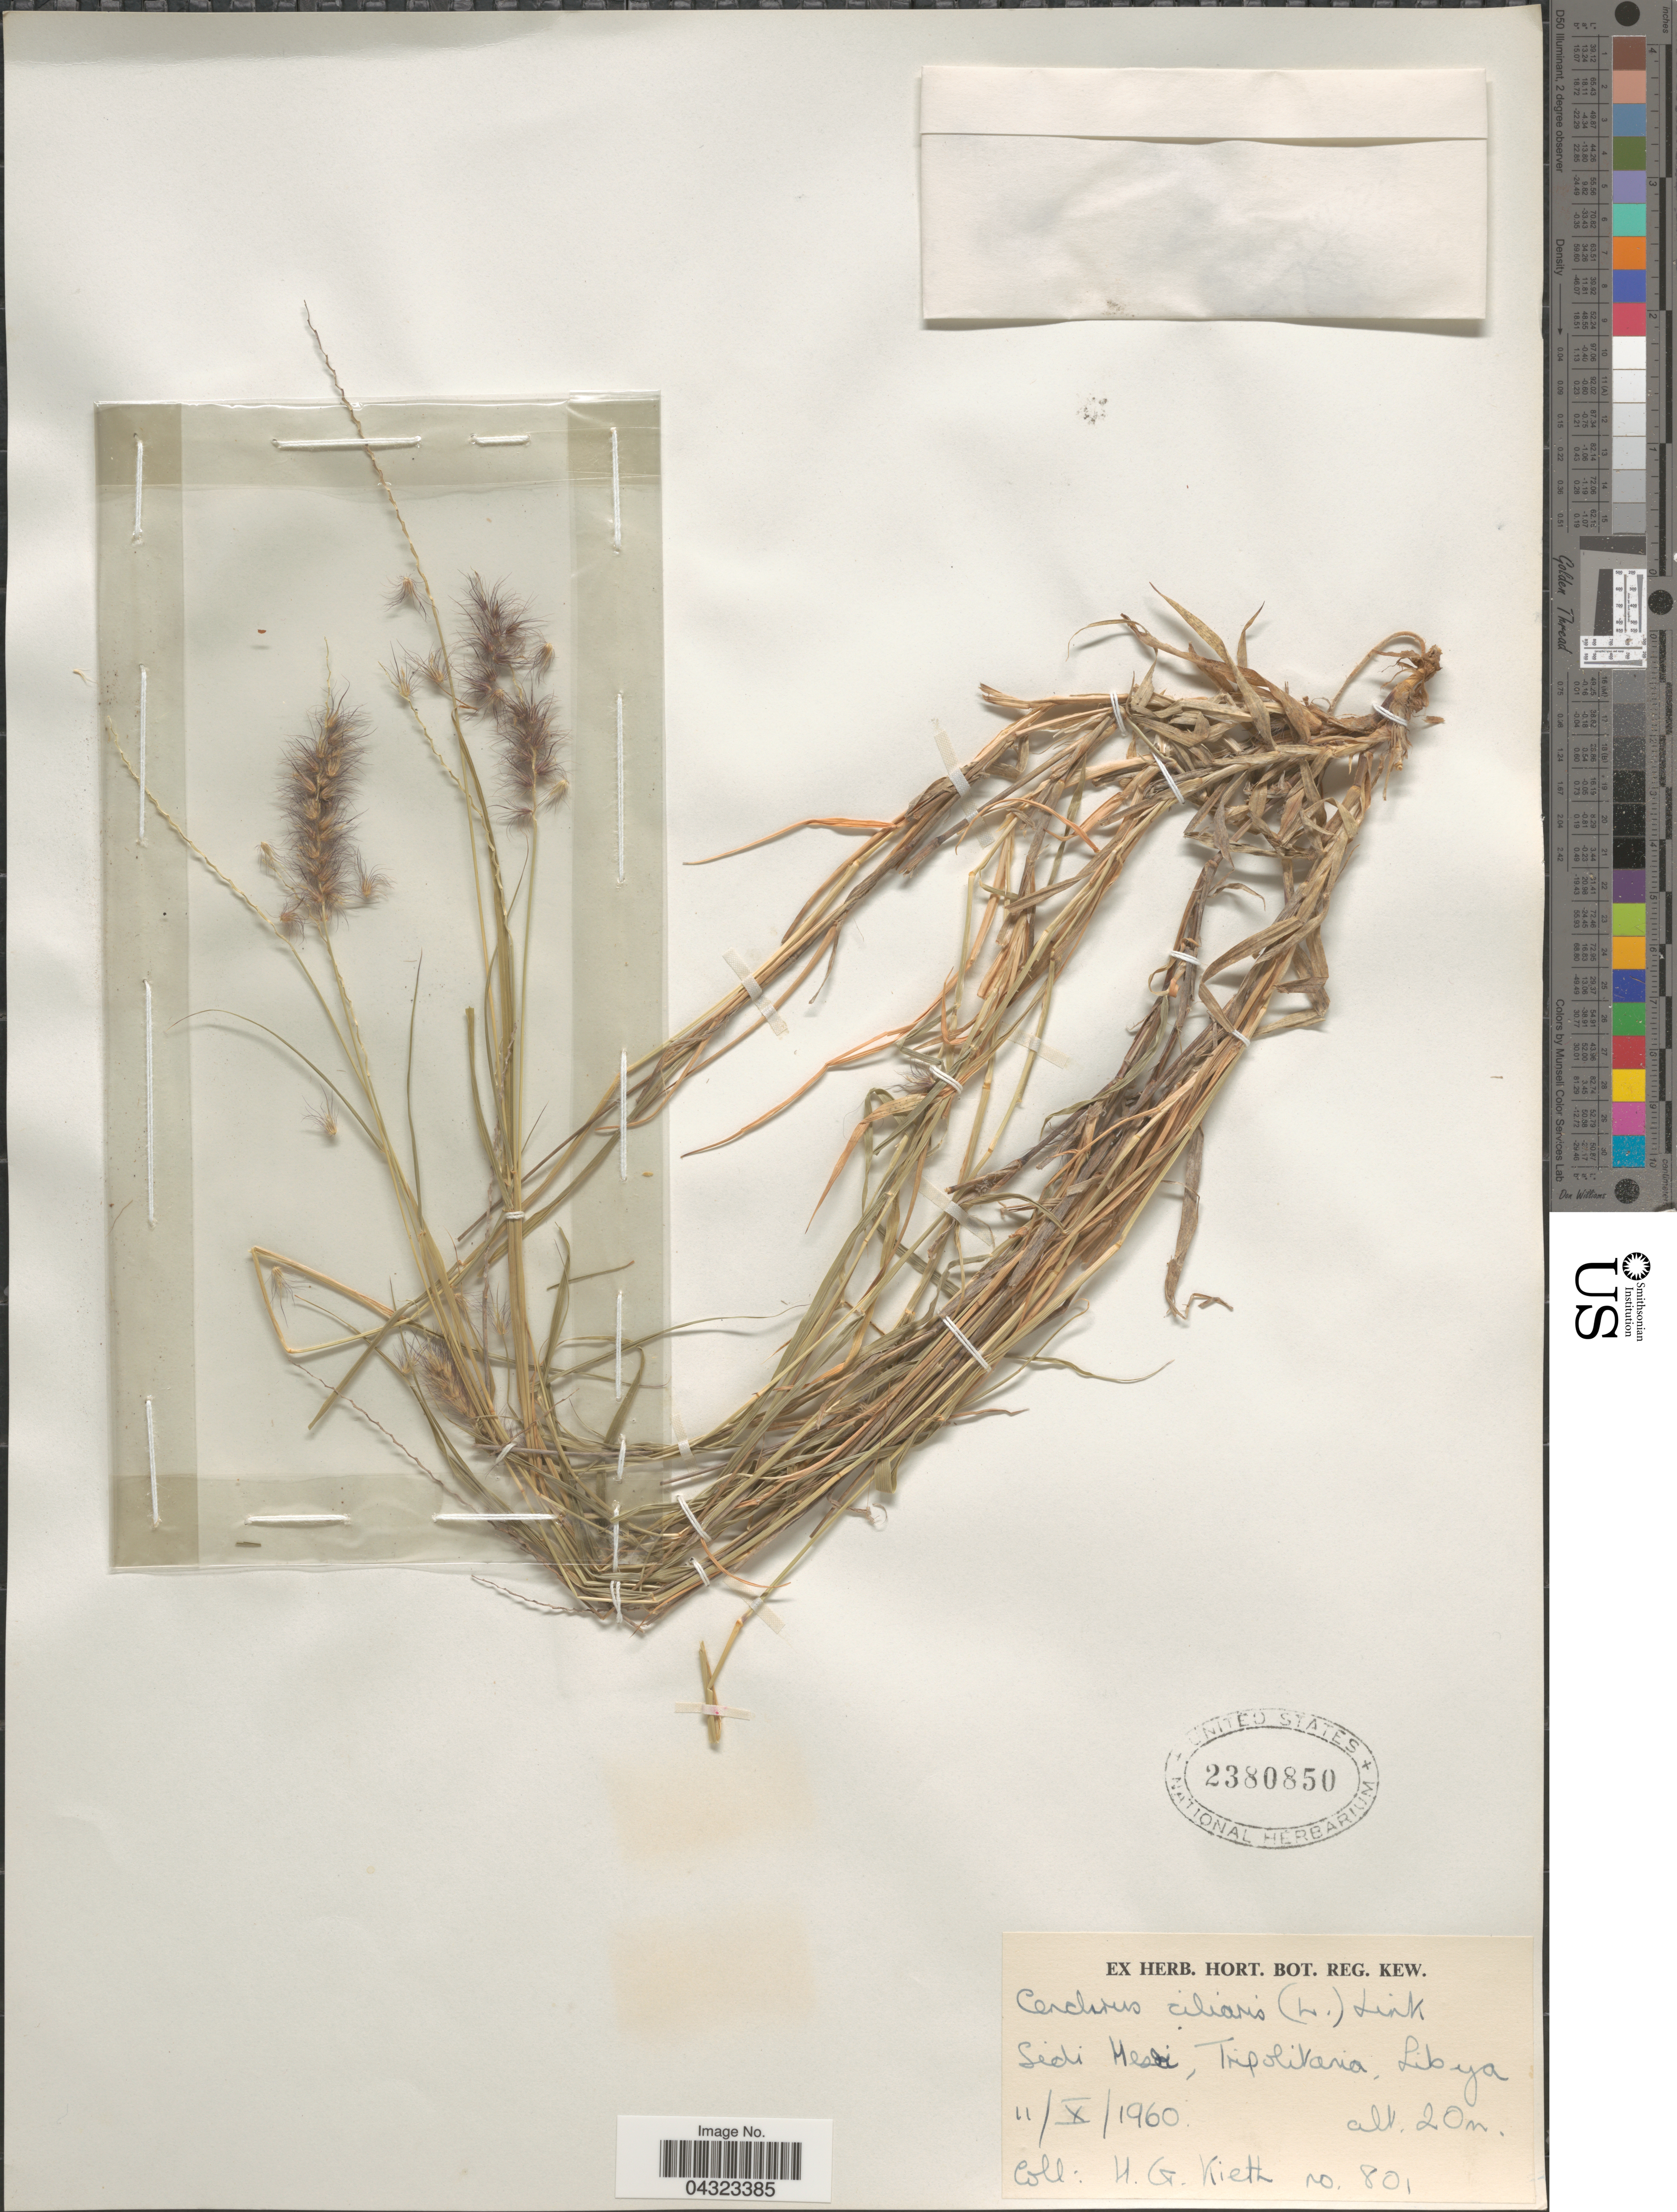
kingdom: Plantae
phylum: Tracheophyta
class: Liliopsida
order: Poales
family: Poaceae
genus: Cenchrus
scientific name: Cenchrus ciliaris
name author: L.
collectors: H. Kieth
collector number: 801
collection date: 1960-10-11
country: Libya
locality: Sidi Hesi, Tripolikania.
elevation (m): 20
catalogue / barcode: US 2380850